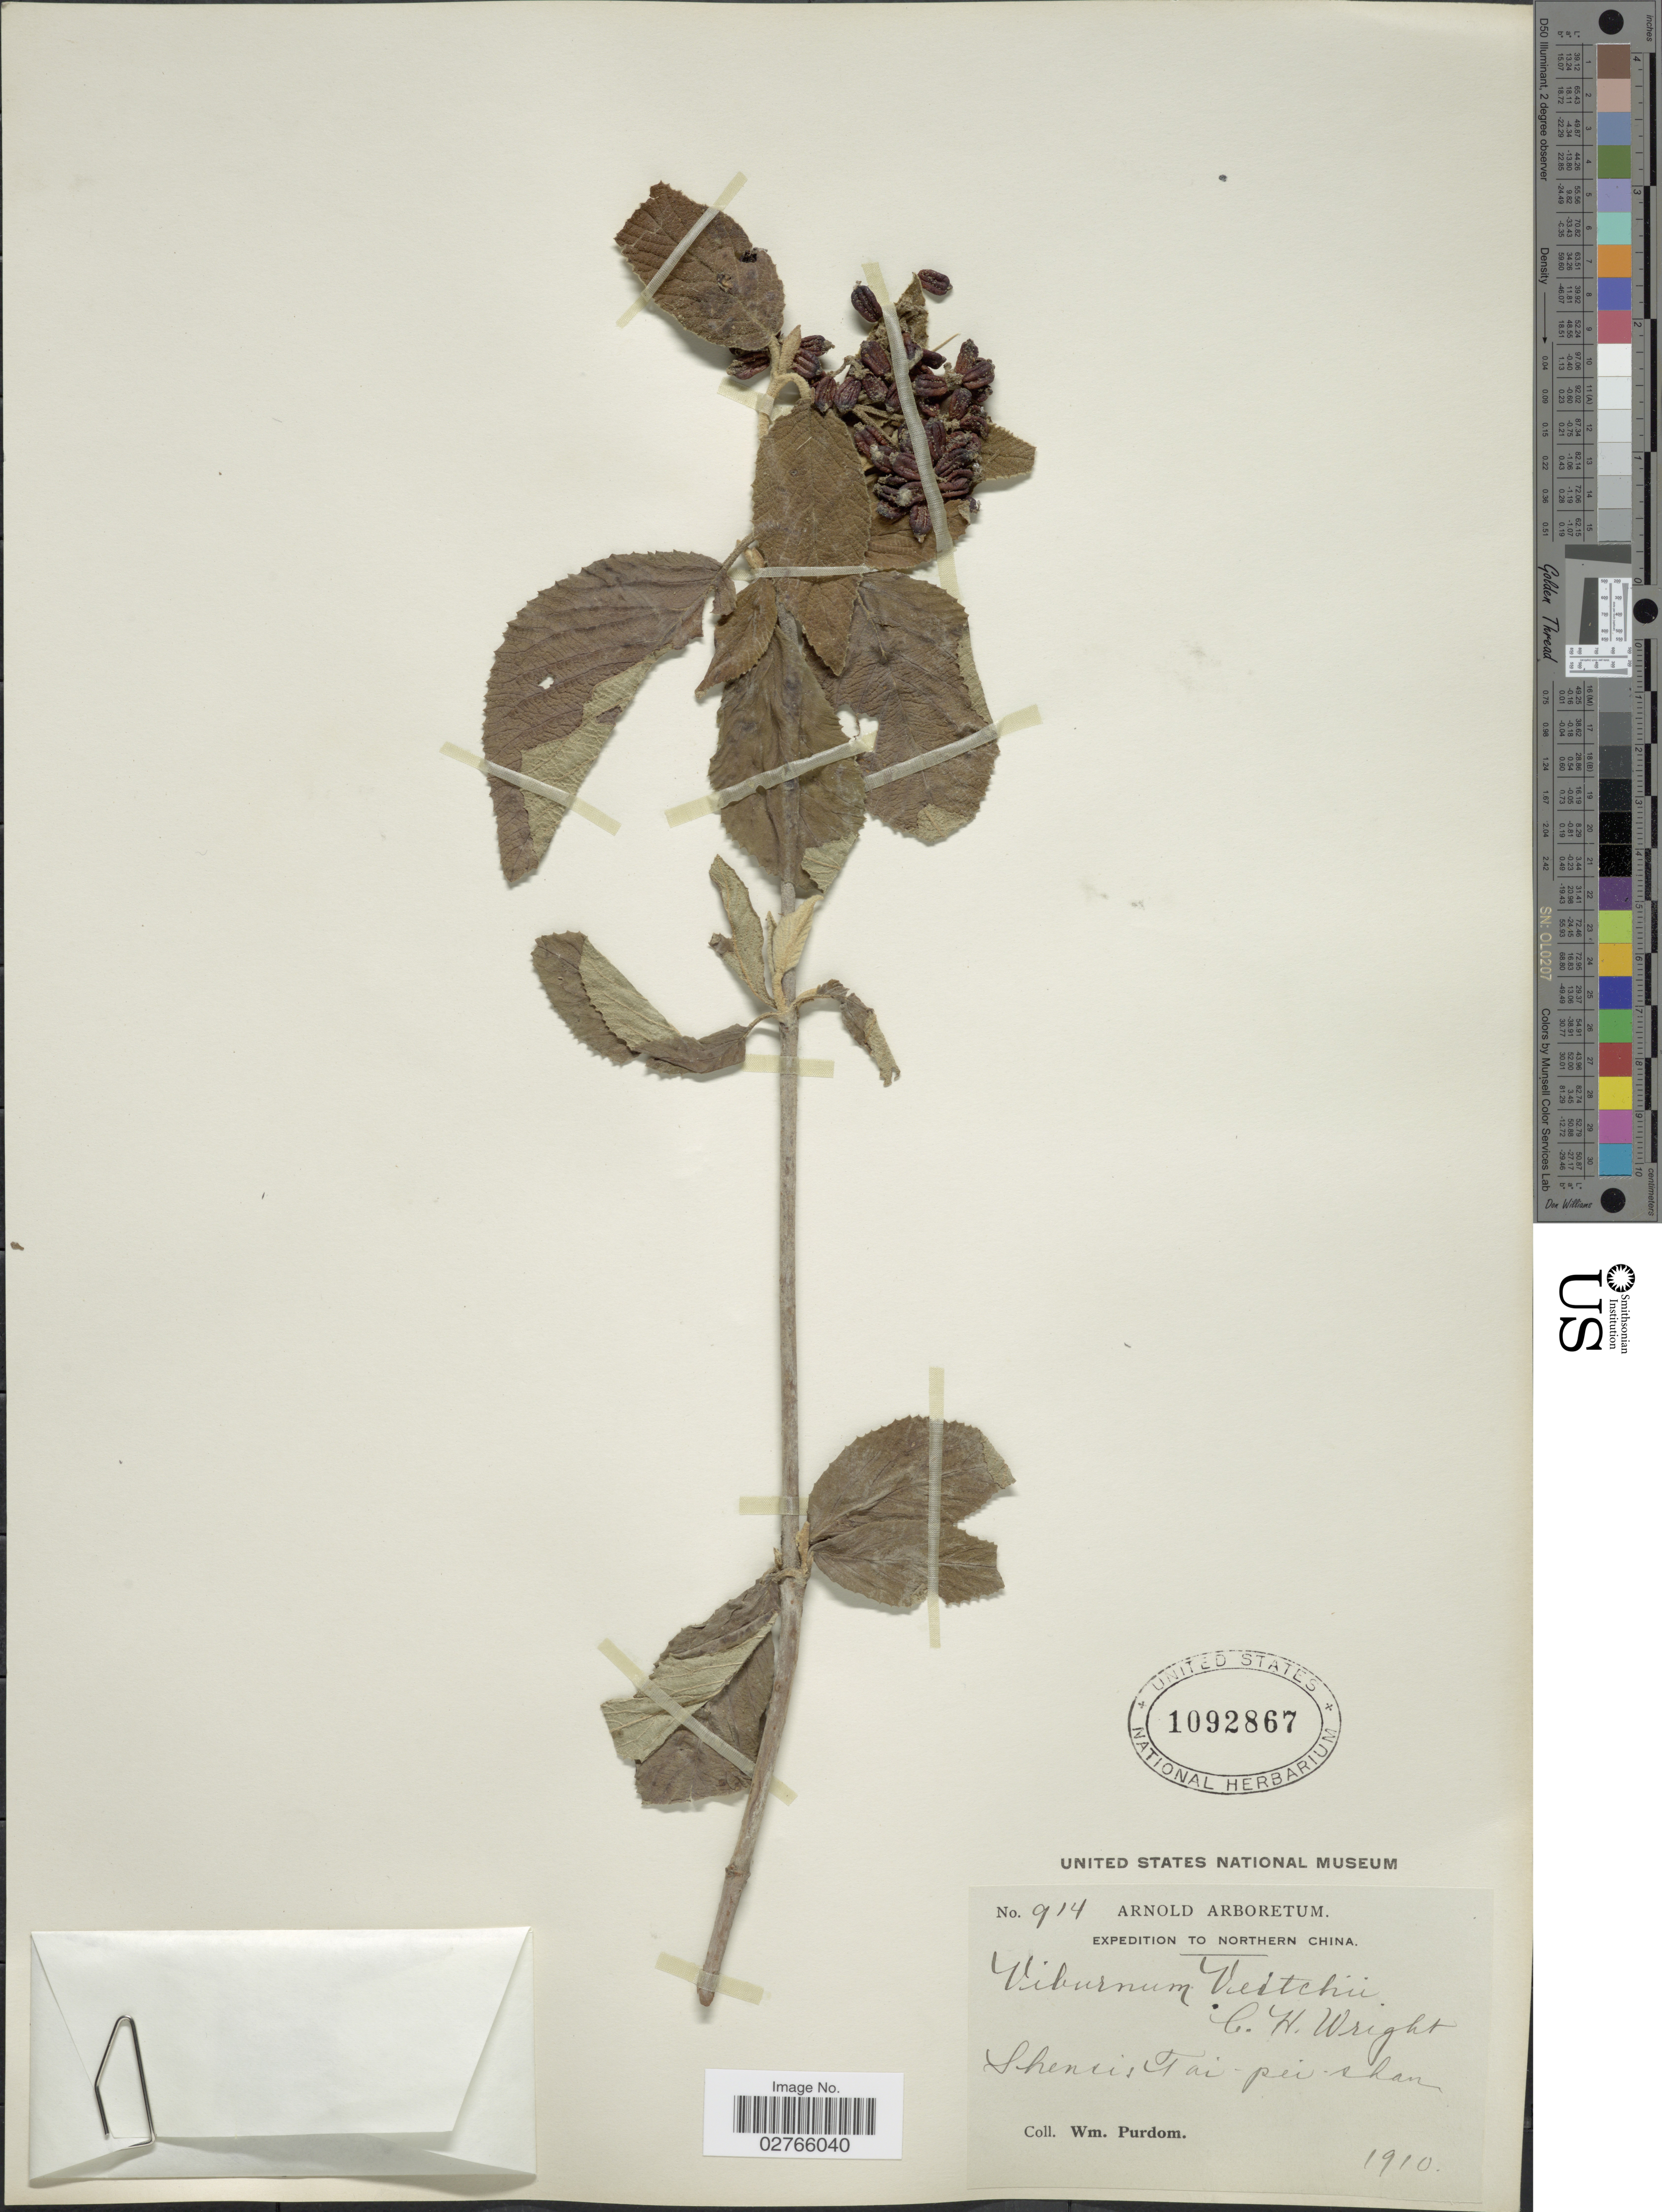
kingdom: Plantae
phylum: Tracheophyta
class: Magnoliopsida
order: Dipsacales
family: Viburnaceae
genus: Viburnum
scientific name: Viburnum glomeratum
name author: Maxim.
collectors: W. Purdom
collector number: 914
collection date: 1910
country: China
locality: Northern China, Shensis Tai-pei-shan [interpreted]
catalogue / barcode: US 1092867